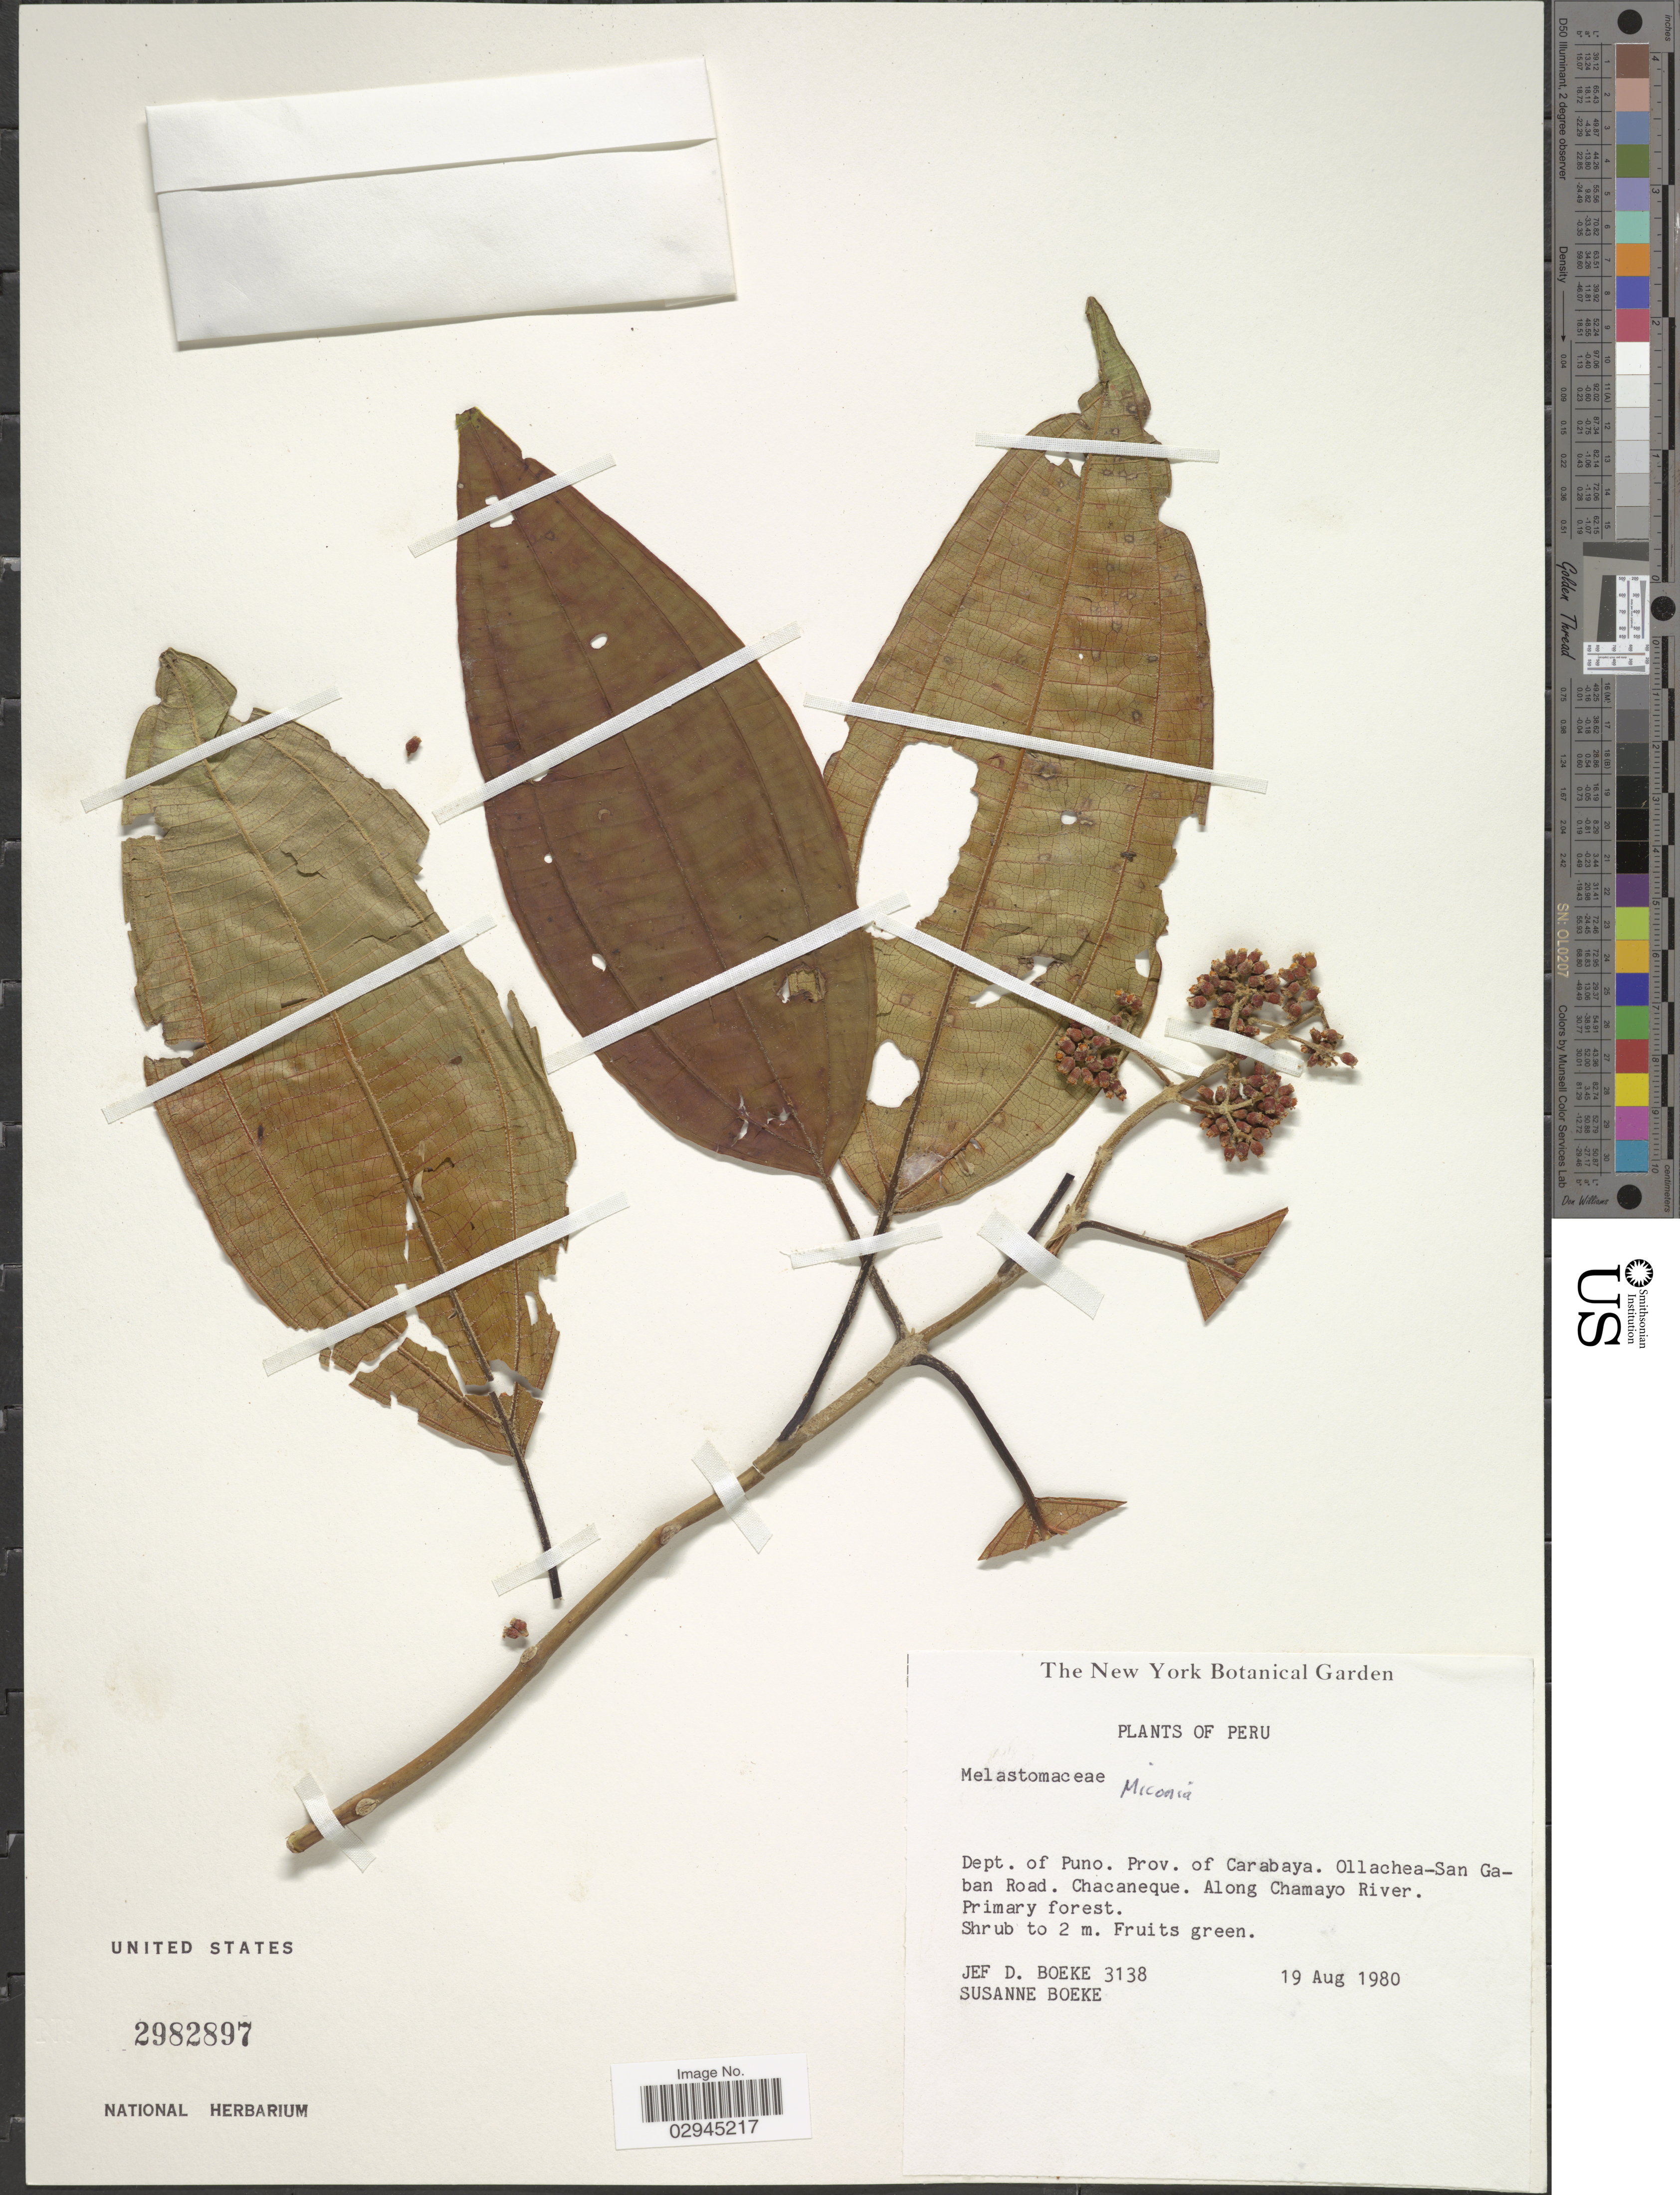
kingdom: Plantae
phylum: Tracheophyta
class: Magnoliopsida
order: Myrtales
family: Melastomataceae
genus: Miconia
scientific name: Miconia sp.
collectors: J. Boeke & S. Boeke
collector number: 3138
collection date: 1980-08-19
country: Peru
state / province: Puno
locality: Dept. of Puno. Prov. of Carabaya. Ollachea-San Gaban Road. Chacaneque. Along Chamayo River.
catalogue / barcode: US 2982897